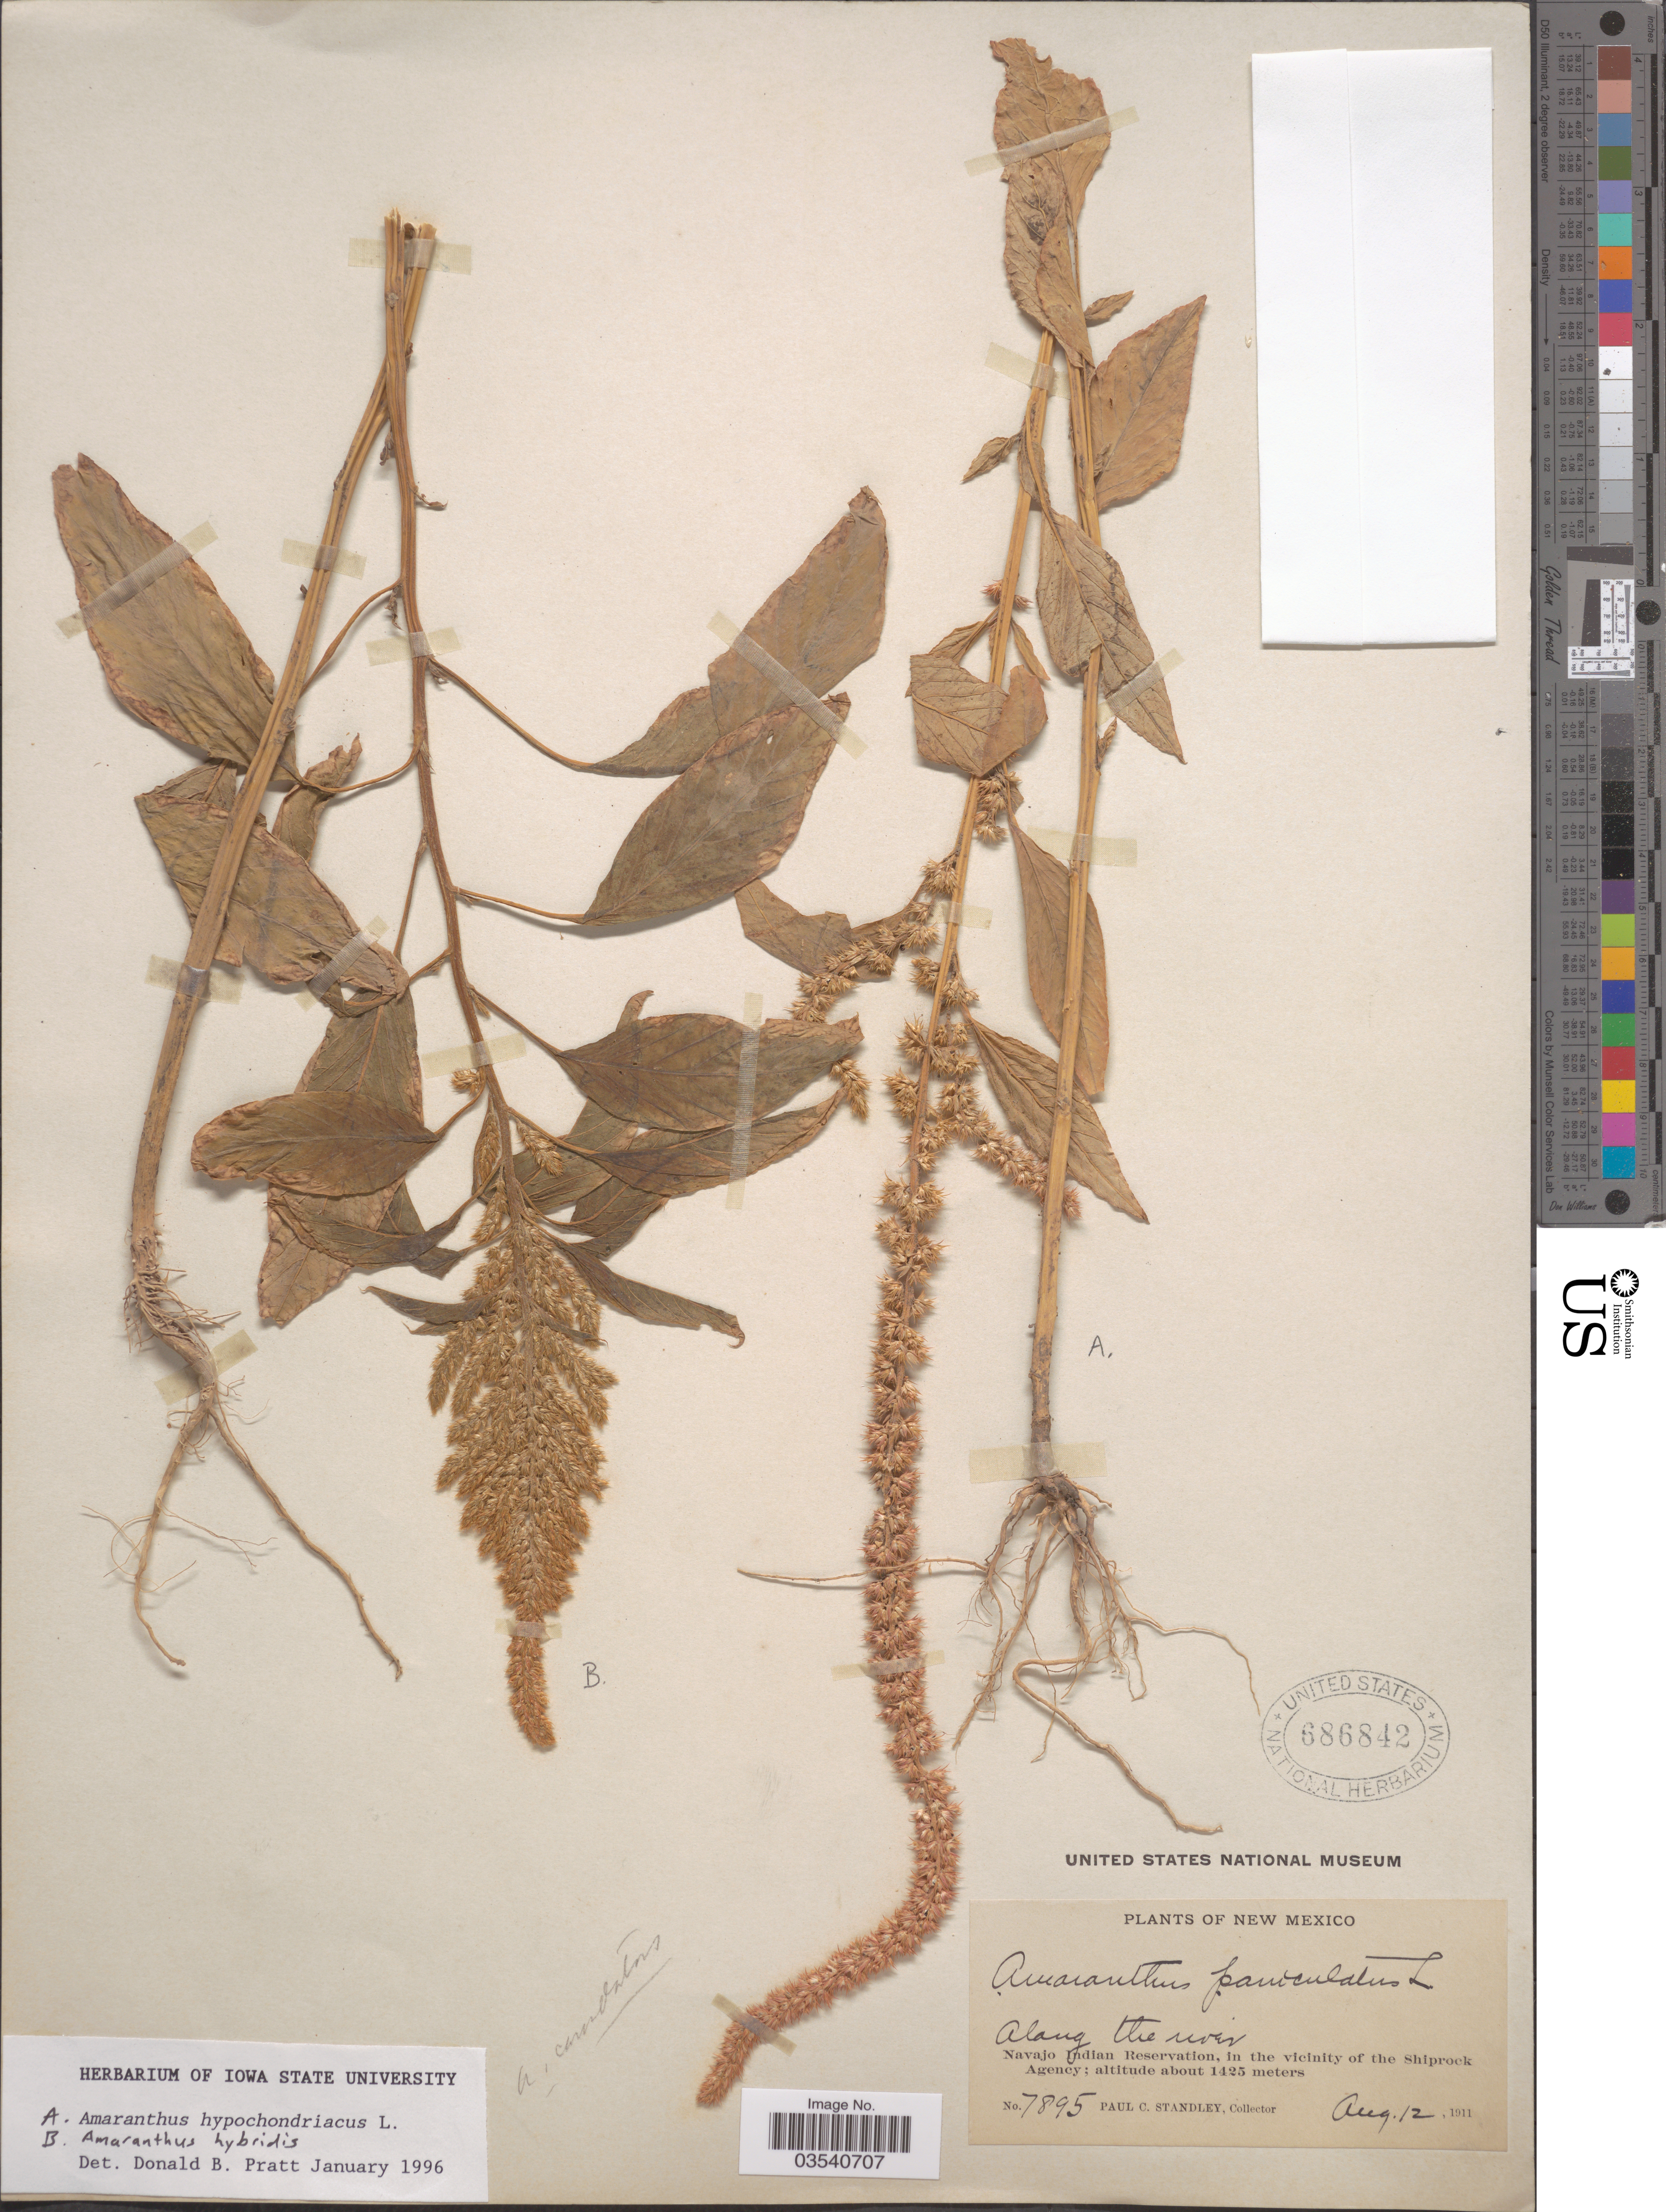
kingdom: Plantae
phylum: Tracheophyta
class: Magnoliopsida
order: Caryophyllales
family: Amaranthaceae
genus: Amaranthus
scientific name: Amaranthus hypochondriacus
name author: L.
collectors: P. C. Standley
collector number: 7895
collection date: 1911-08-12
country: United States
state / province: New Mexico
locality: Navajo Indian Reservation, in the vicinity of the Shiprock Agency.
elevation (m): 1425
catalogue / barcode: US 686842